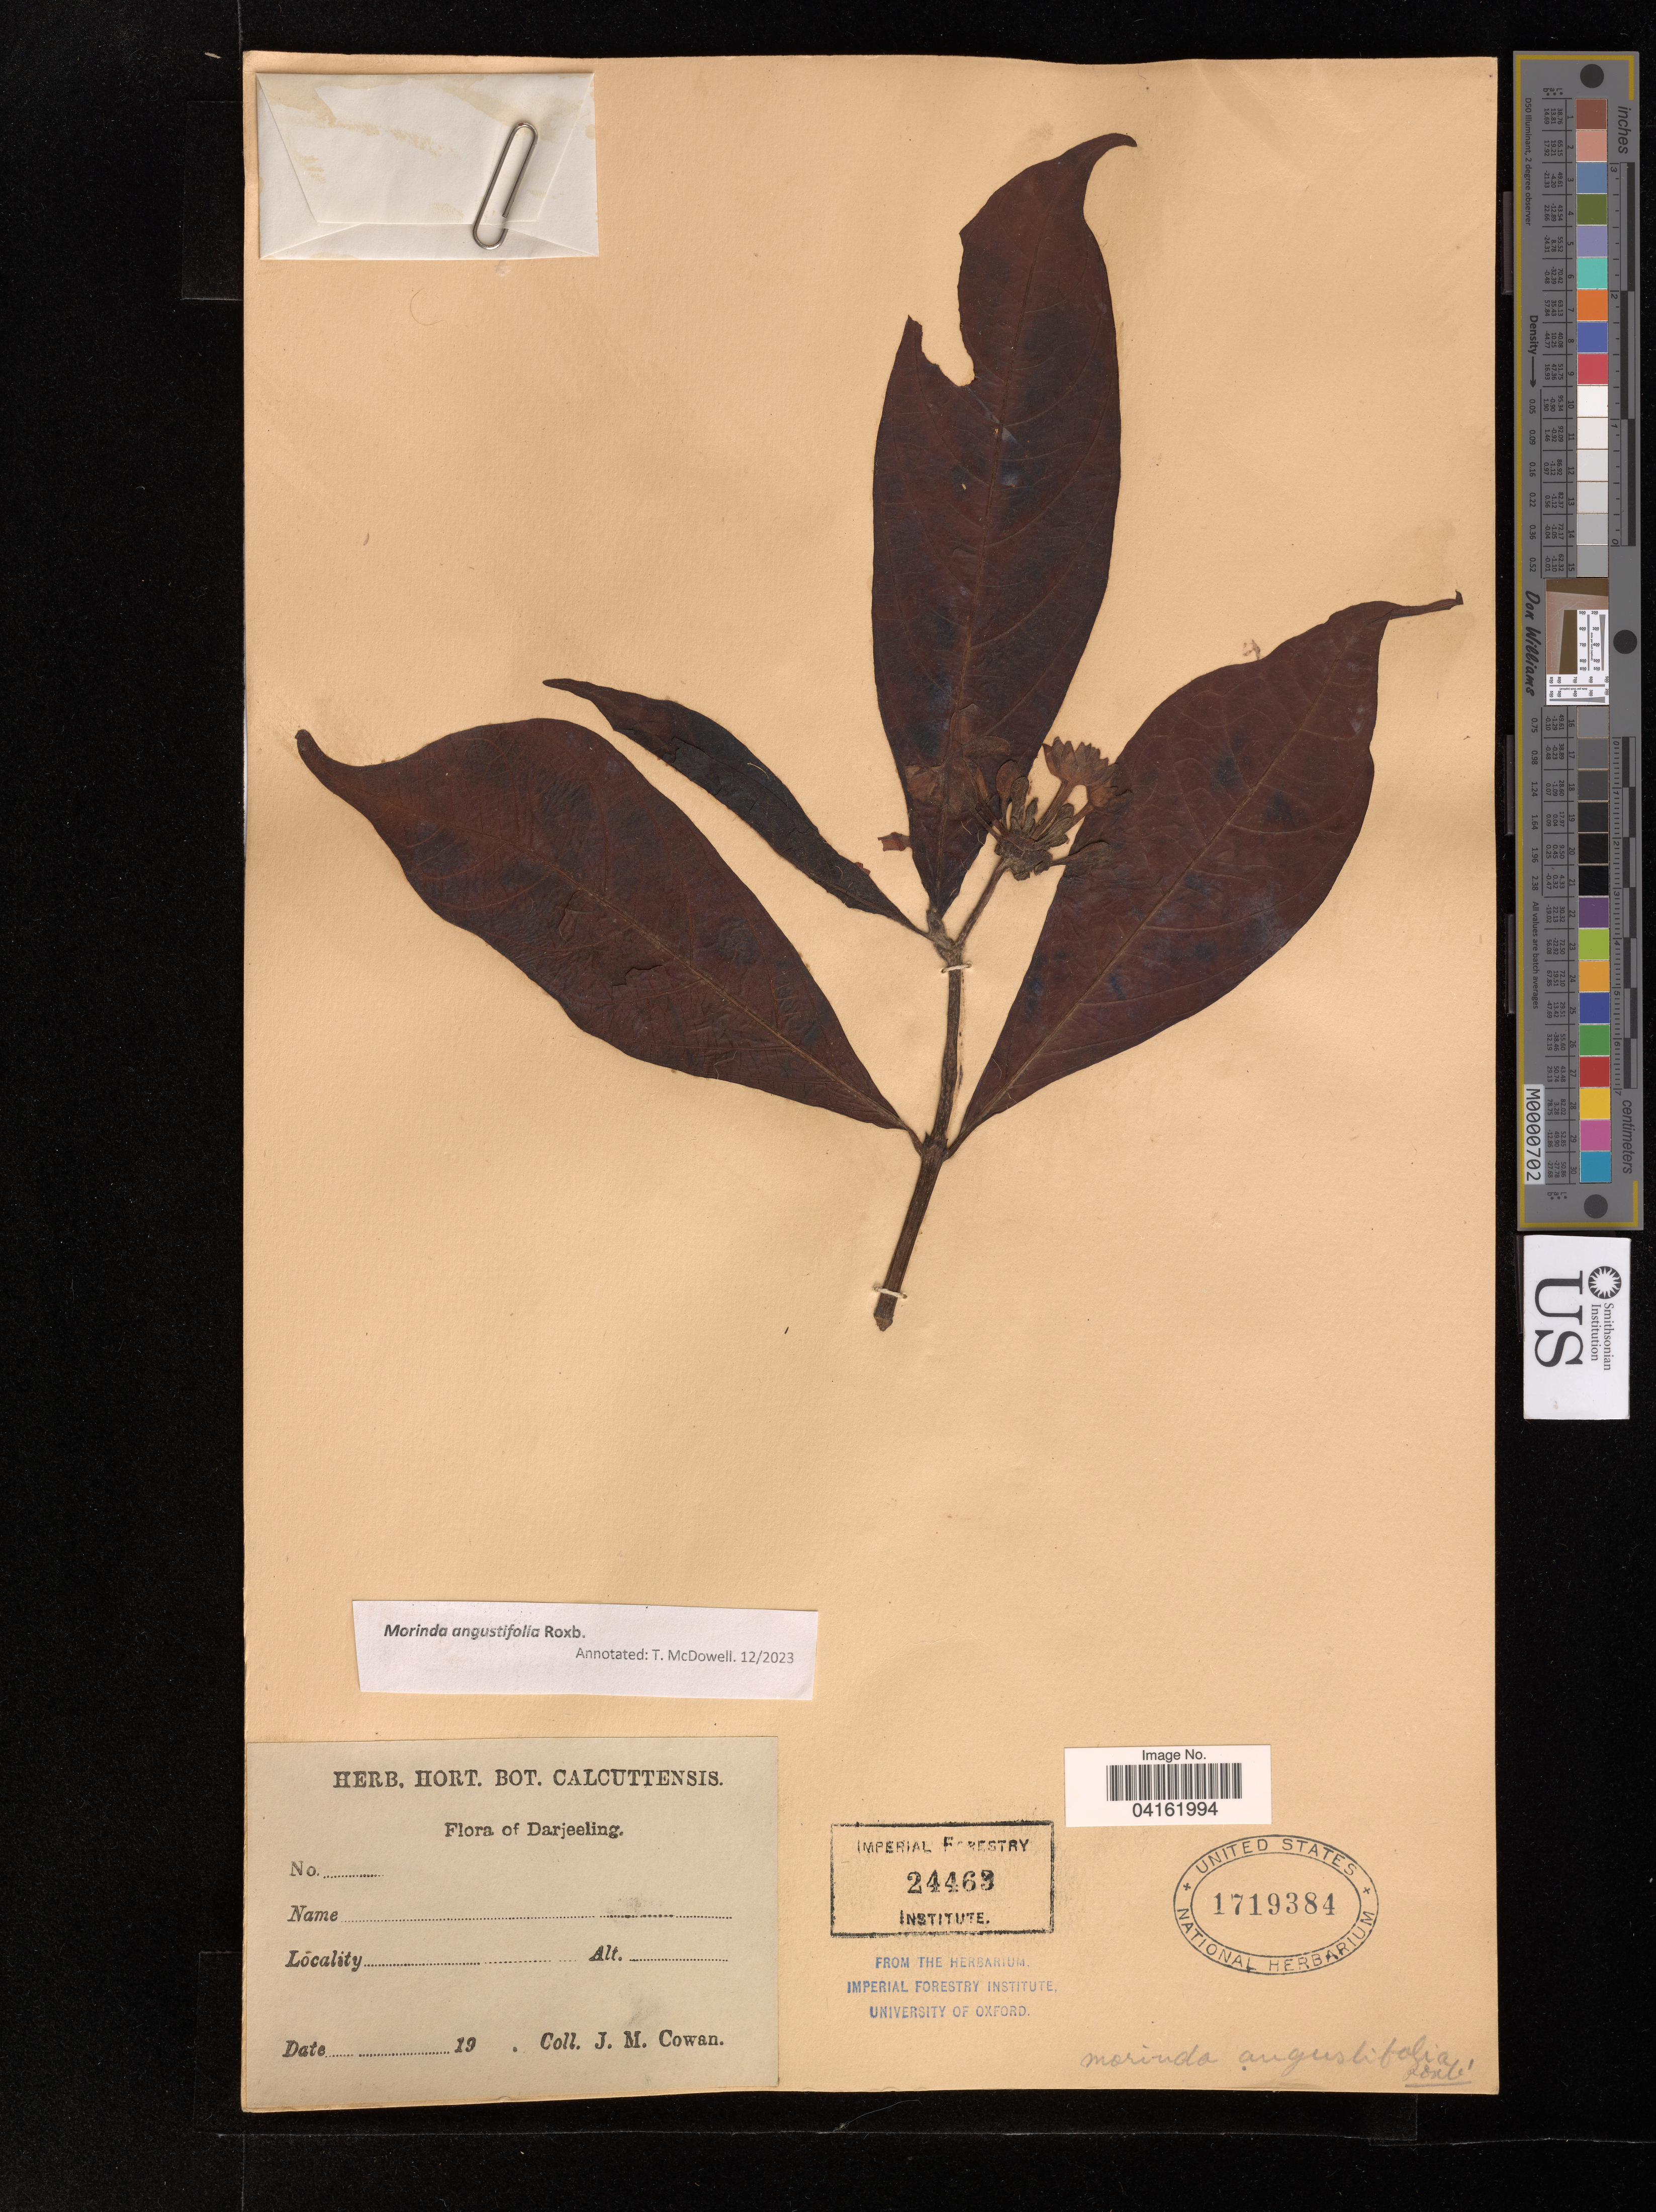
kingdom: Plantae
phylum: Tracheophyta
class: Magnoliopsida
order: Gentianales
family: Rubiaceae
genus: Morinda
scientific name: Morinda angustifolia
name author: Roxb.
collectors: J. M. Cowan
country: India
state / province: West Bengal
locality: Darjeeling.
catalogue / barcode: US 1719384